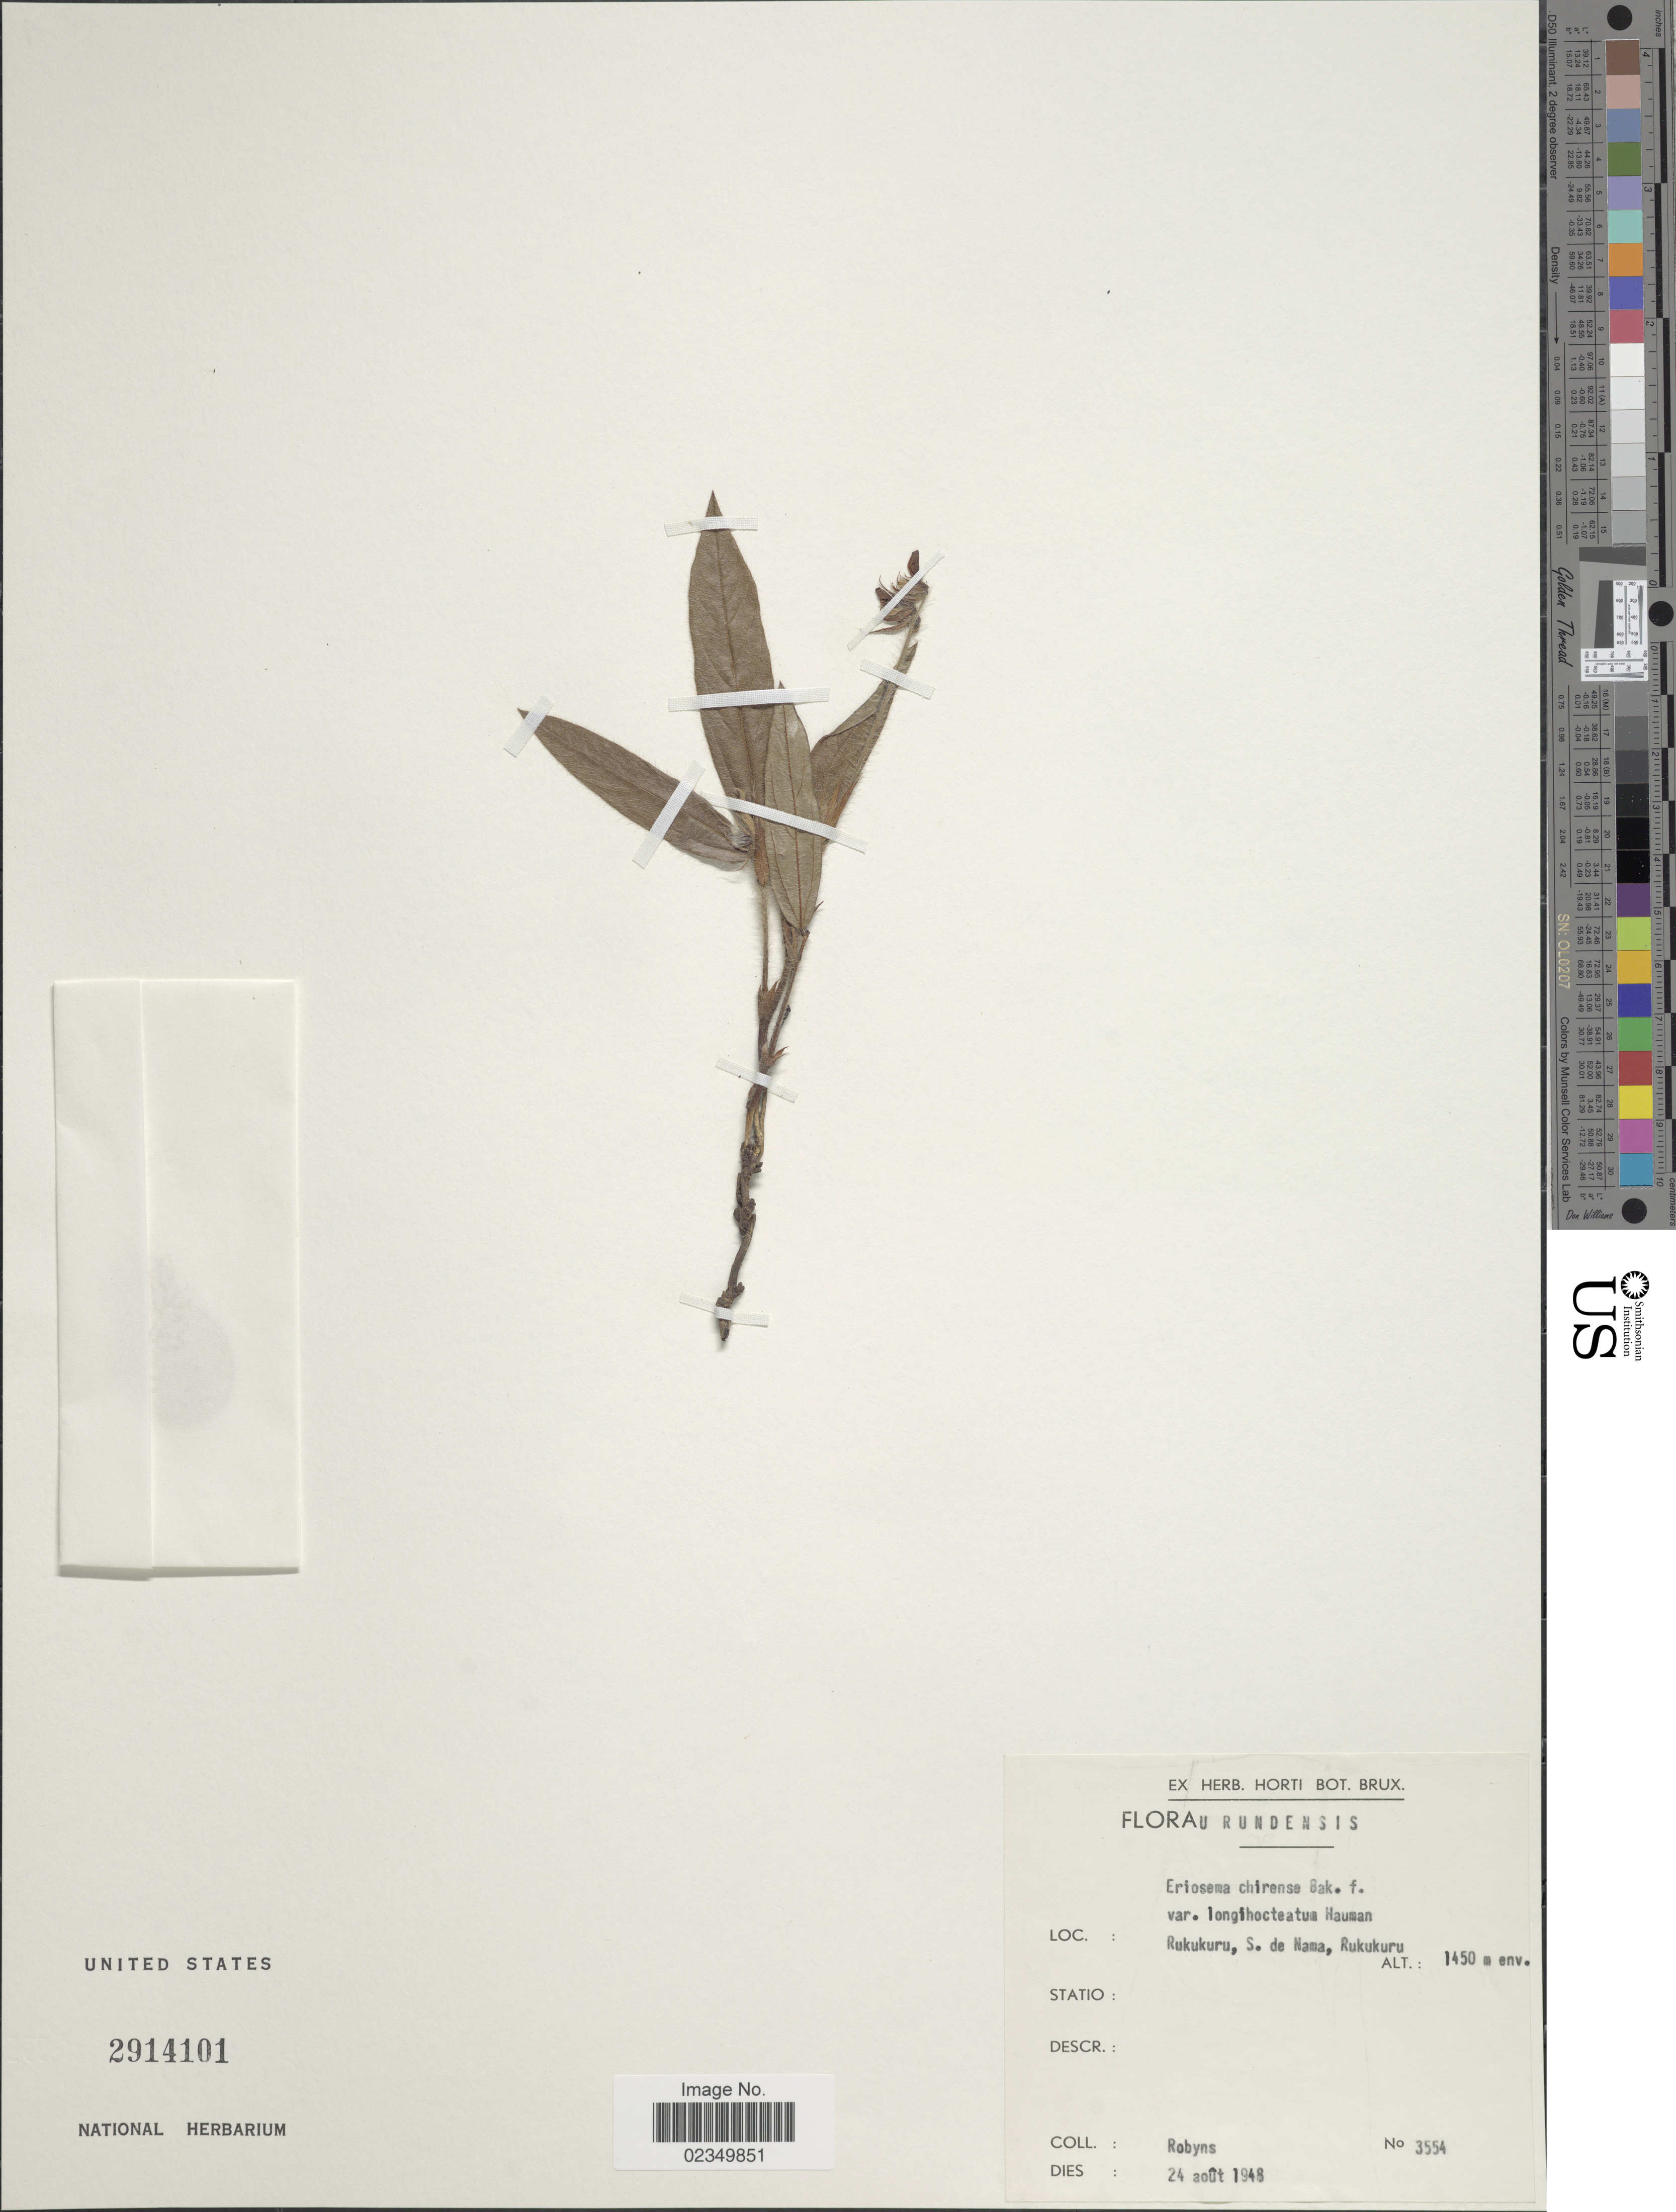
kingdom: Plantae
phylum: Tracheophyta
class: Magnoliopsida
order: Fabales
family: Fabaceae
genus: Eriosema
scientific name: Eriosema chinense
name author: Vogel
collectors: -. Robyns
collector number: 3554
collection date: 1948-08-24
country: Uganda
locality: Urundensis, Rukukuru, S. de Nama, Rukukuru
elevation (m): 1450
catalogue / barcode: US 2914101